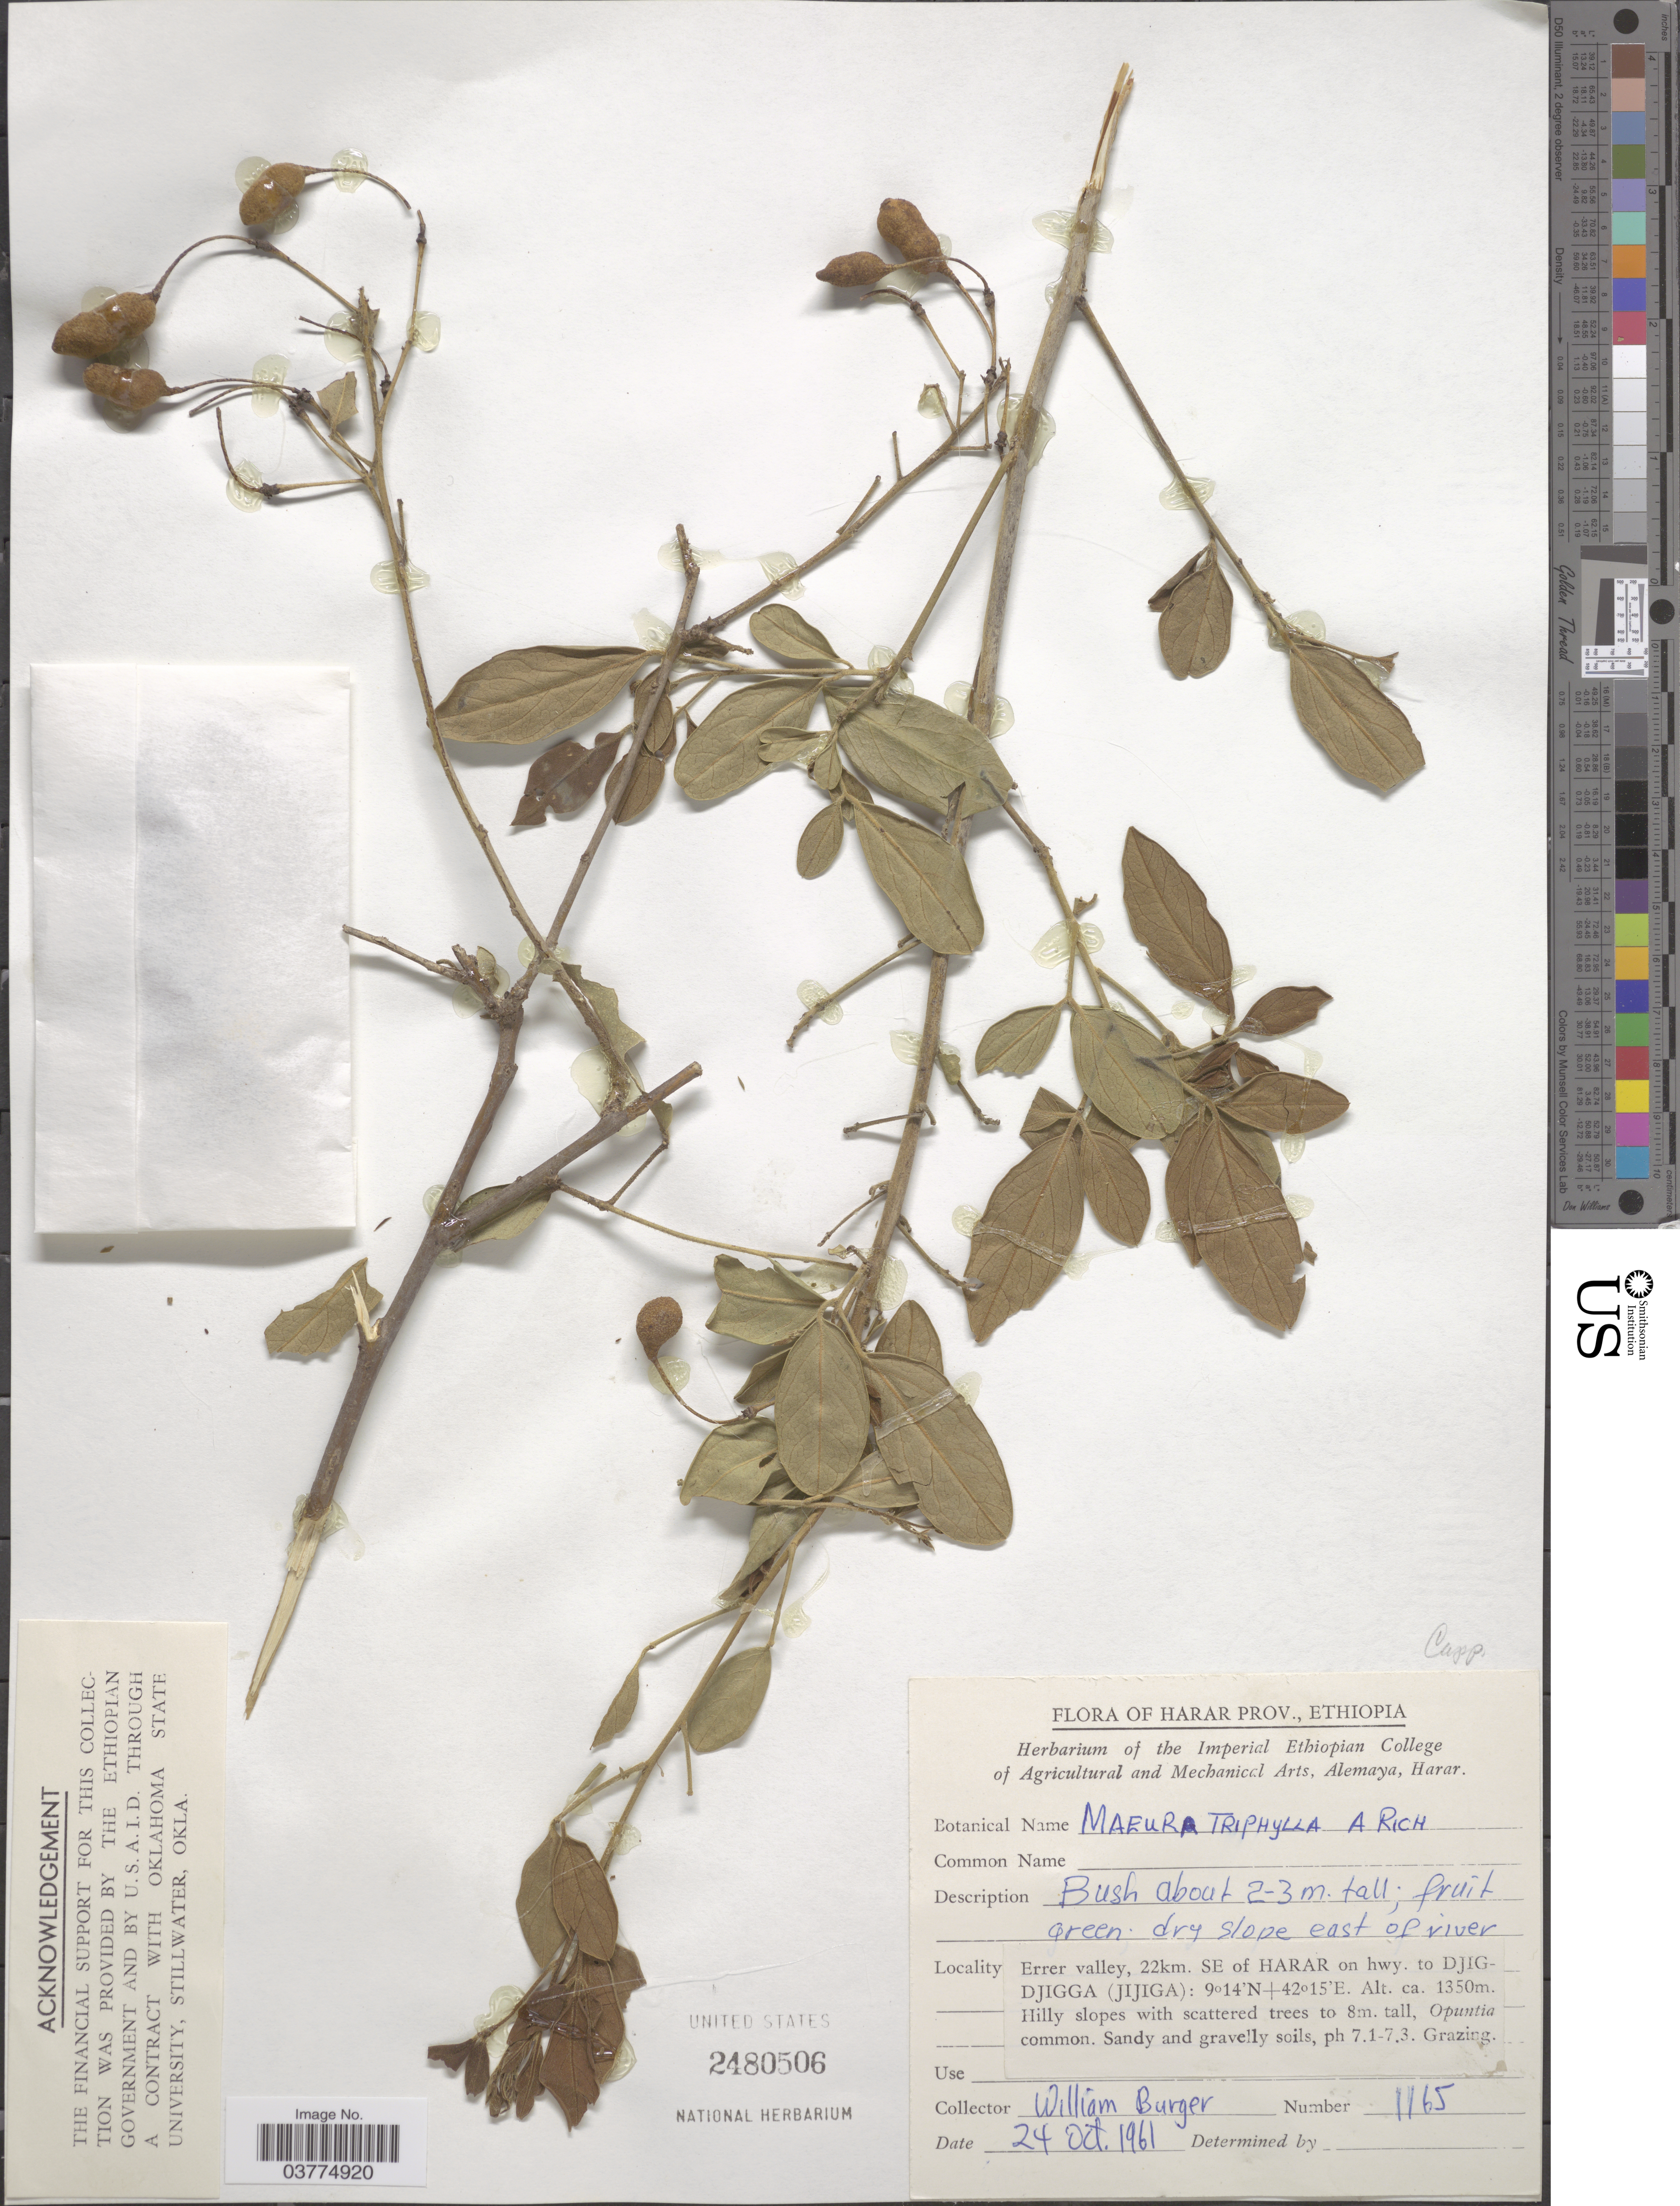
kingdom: Plantae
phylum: Tracheophyta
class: Magnoliopsida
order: Brassicales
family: Capparaceae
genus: Maerua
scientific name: Maerua triphylla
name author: A. Rich.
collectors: W. Burger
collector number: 1165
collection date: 1961-10-24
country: Ethiopia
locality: Harar Prov., Errer valley. 22km. SE of Harar on hwy. to Djig-Djigga (Jijiga).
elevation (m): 1350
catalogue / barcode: US 2480506